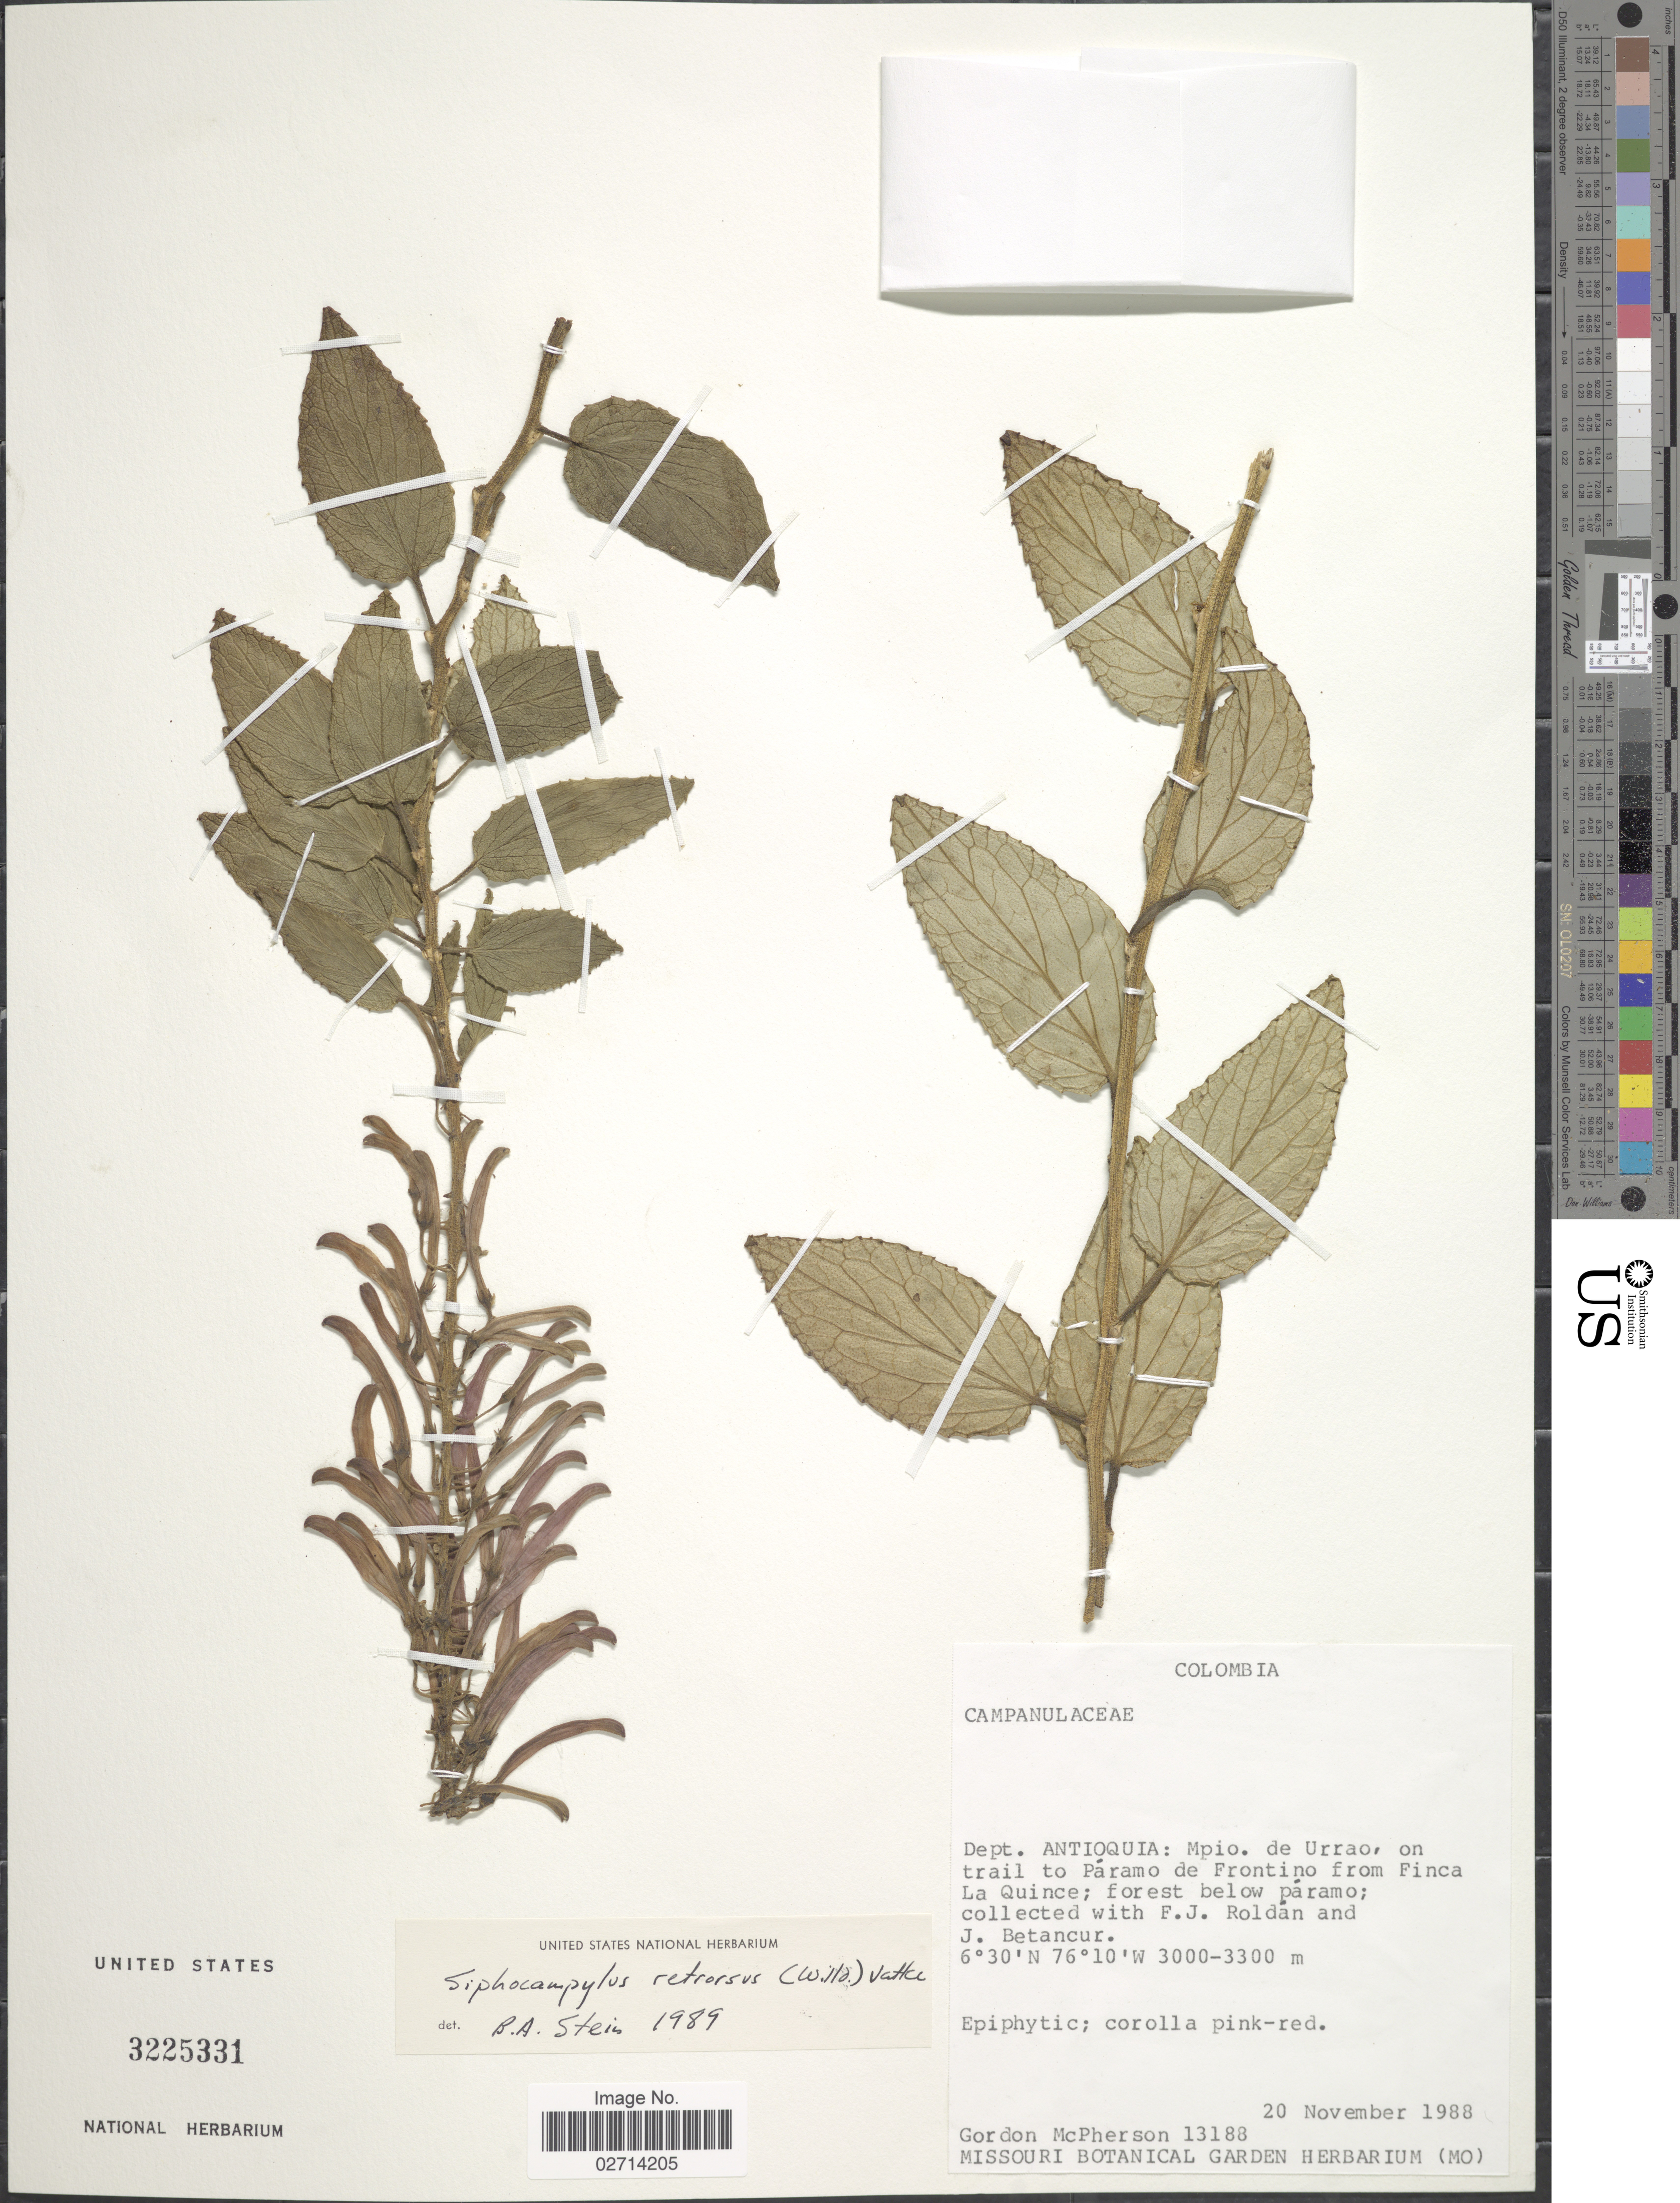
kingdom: Plantae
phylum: Tracheophyta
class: Magnoliopsida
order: Asterales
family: Campanulaceae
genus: Siphocampylus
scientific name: Siphocampylus retrorsus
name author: (Willd. ex Schult.) Vatke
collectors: G. D. McPherson, F. J. Roldán & J. Betancur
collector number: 13188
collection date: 1988-11-20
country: Colombia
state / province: Antioquia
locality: Mpio. de Urrao, on trail to Paramo de Frontino from Finca La Quince; forest below paramo.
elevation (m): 3000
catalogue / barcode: US 3225331